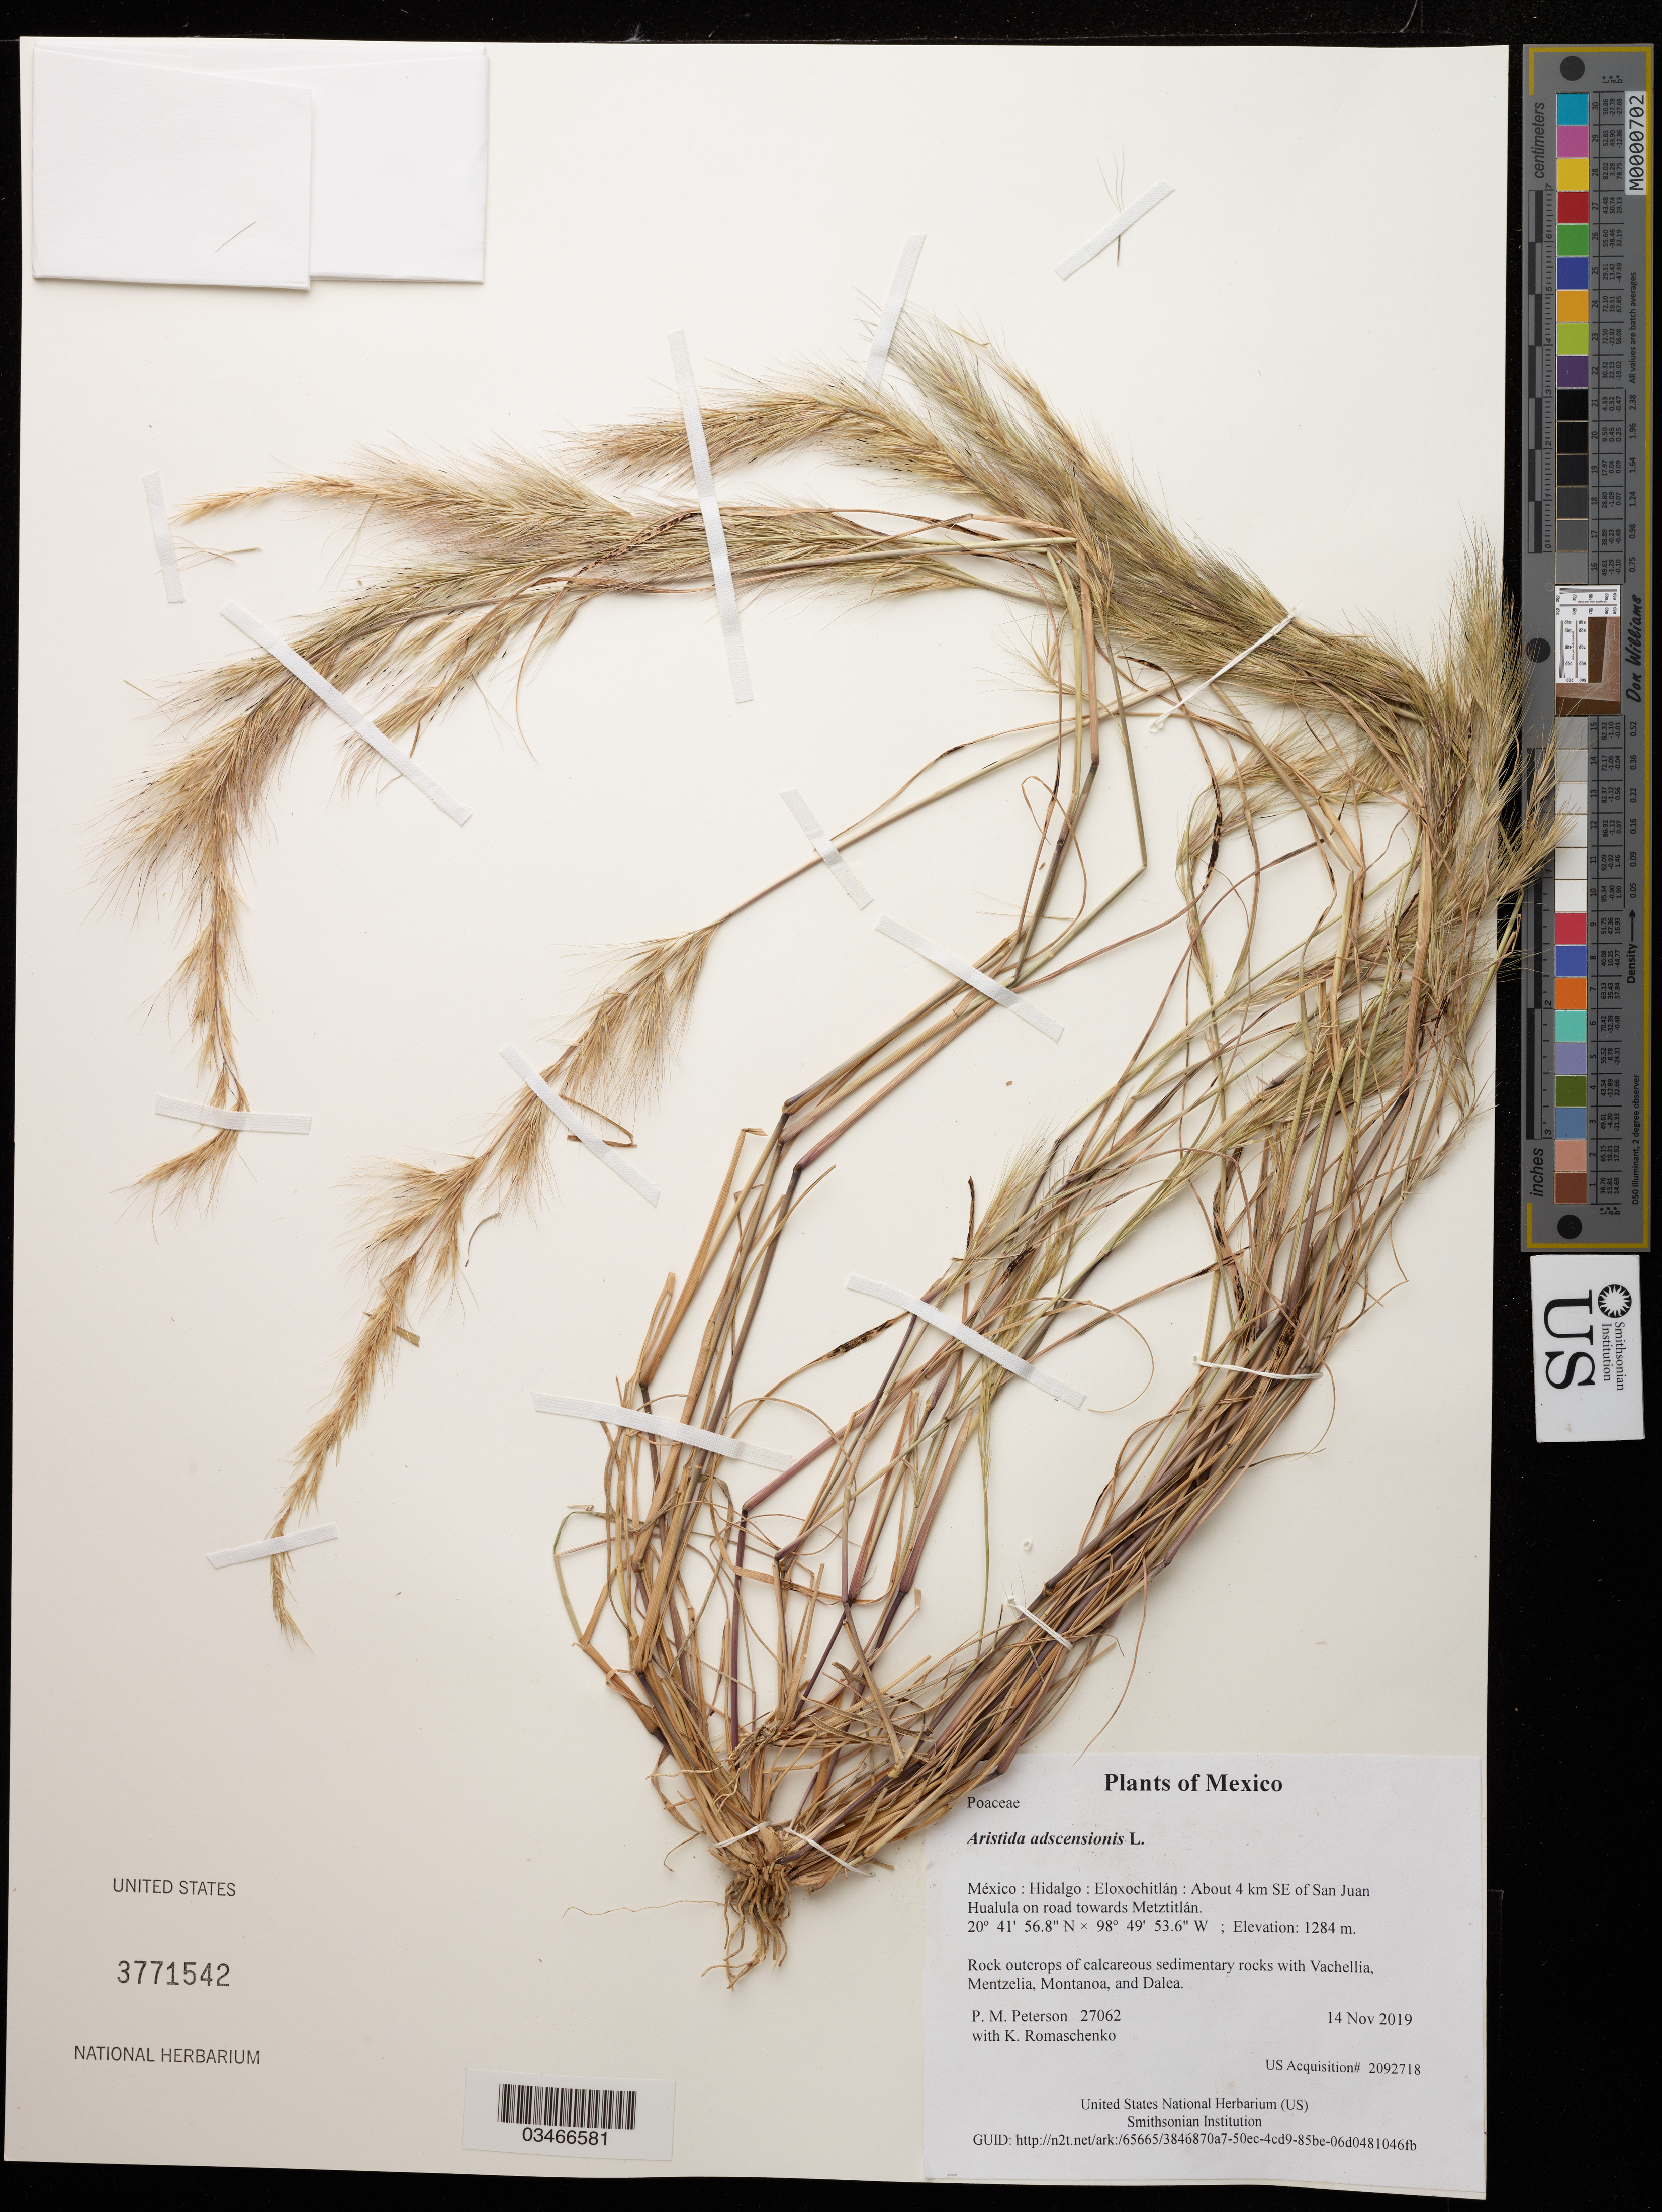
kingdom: Plantae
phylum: Tracheophyta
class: Liliopsida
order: Poales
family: Poaceae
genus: Aristida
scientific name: Aristida adscensionis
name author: L.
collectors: P. M. Peterson & K. Romaschenko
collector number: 27062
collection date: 2019-11-14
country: México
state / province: Hidalgo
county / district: Eloxochitlán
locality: About 4 km SE of San Juan Hualula on road towards Metztitlán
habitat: Rock outcrops of calcareous sedimentary rocks with Vachellia, Mentzelia, Montanoa, and Dalea.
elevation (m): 1284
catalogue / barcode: US 3771542